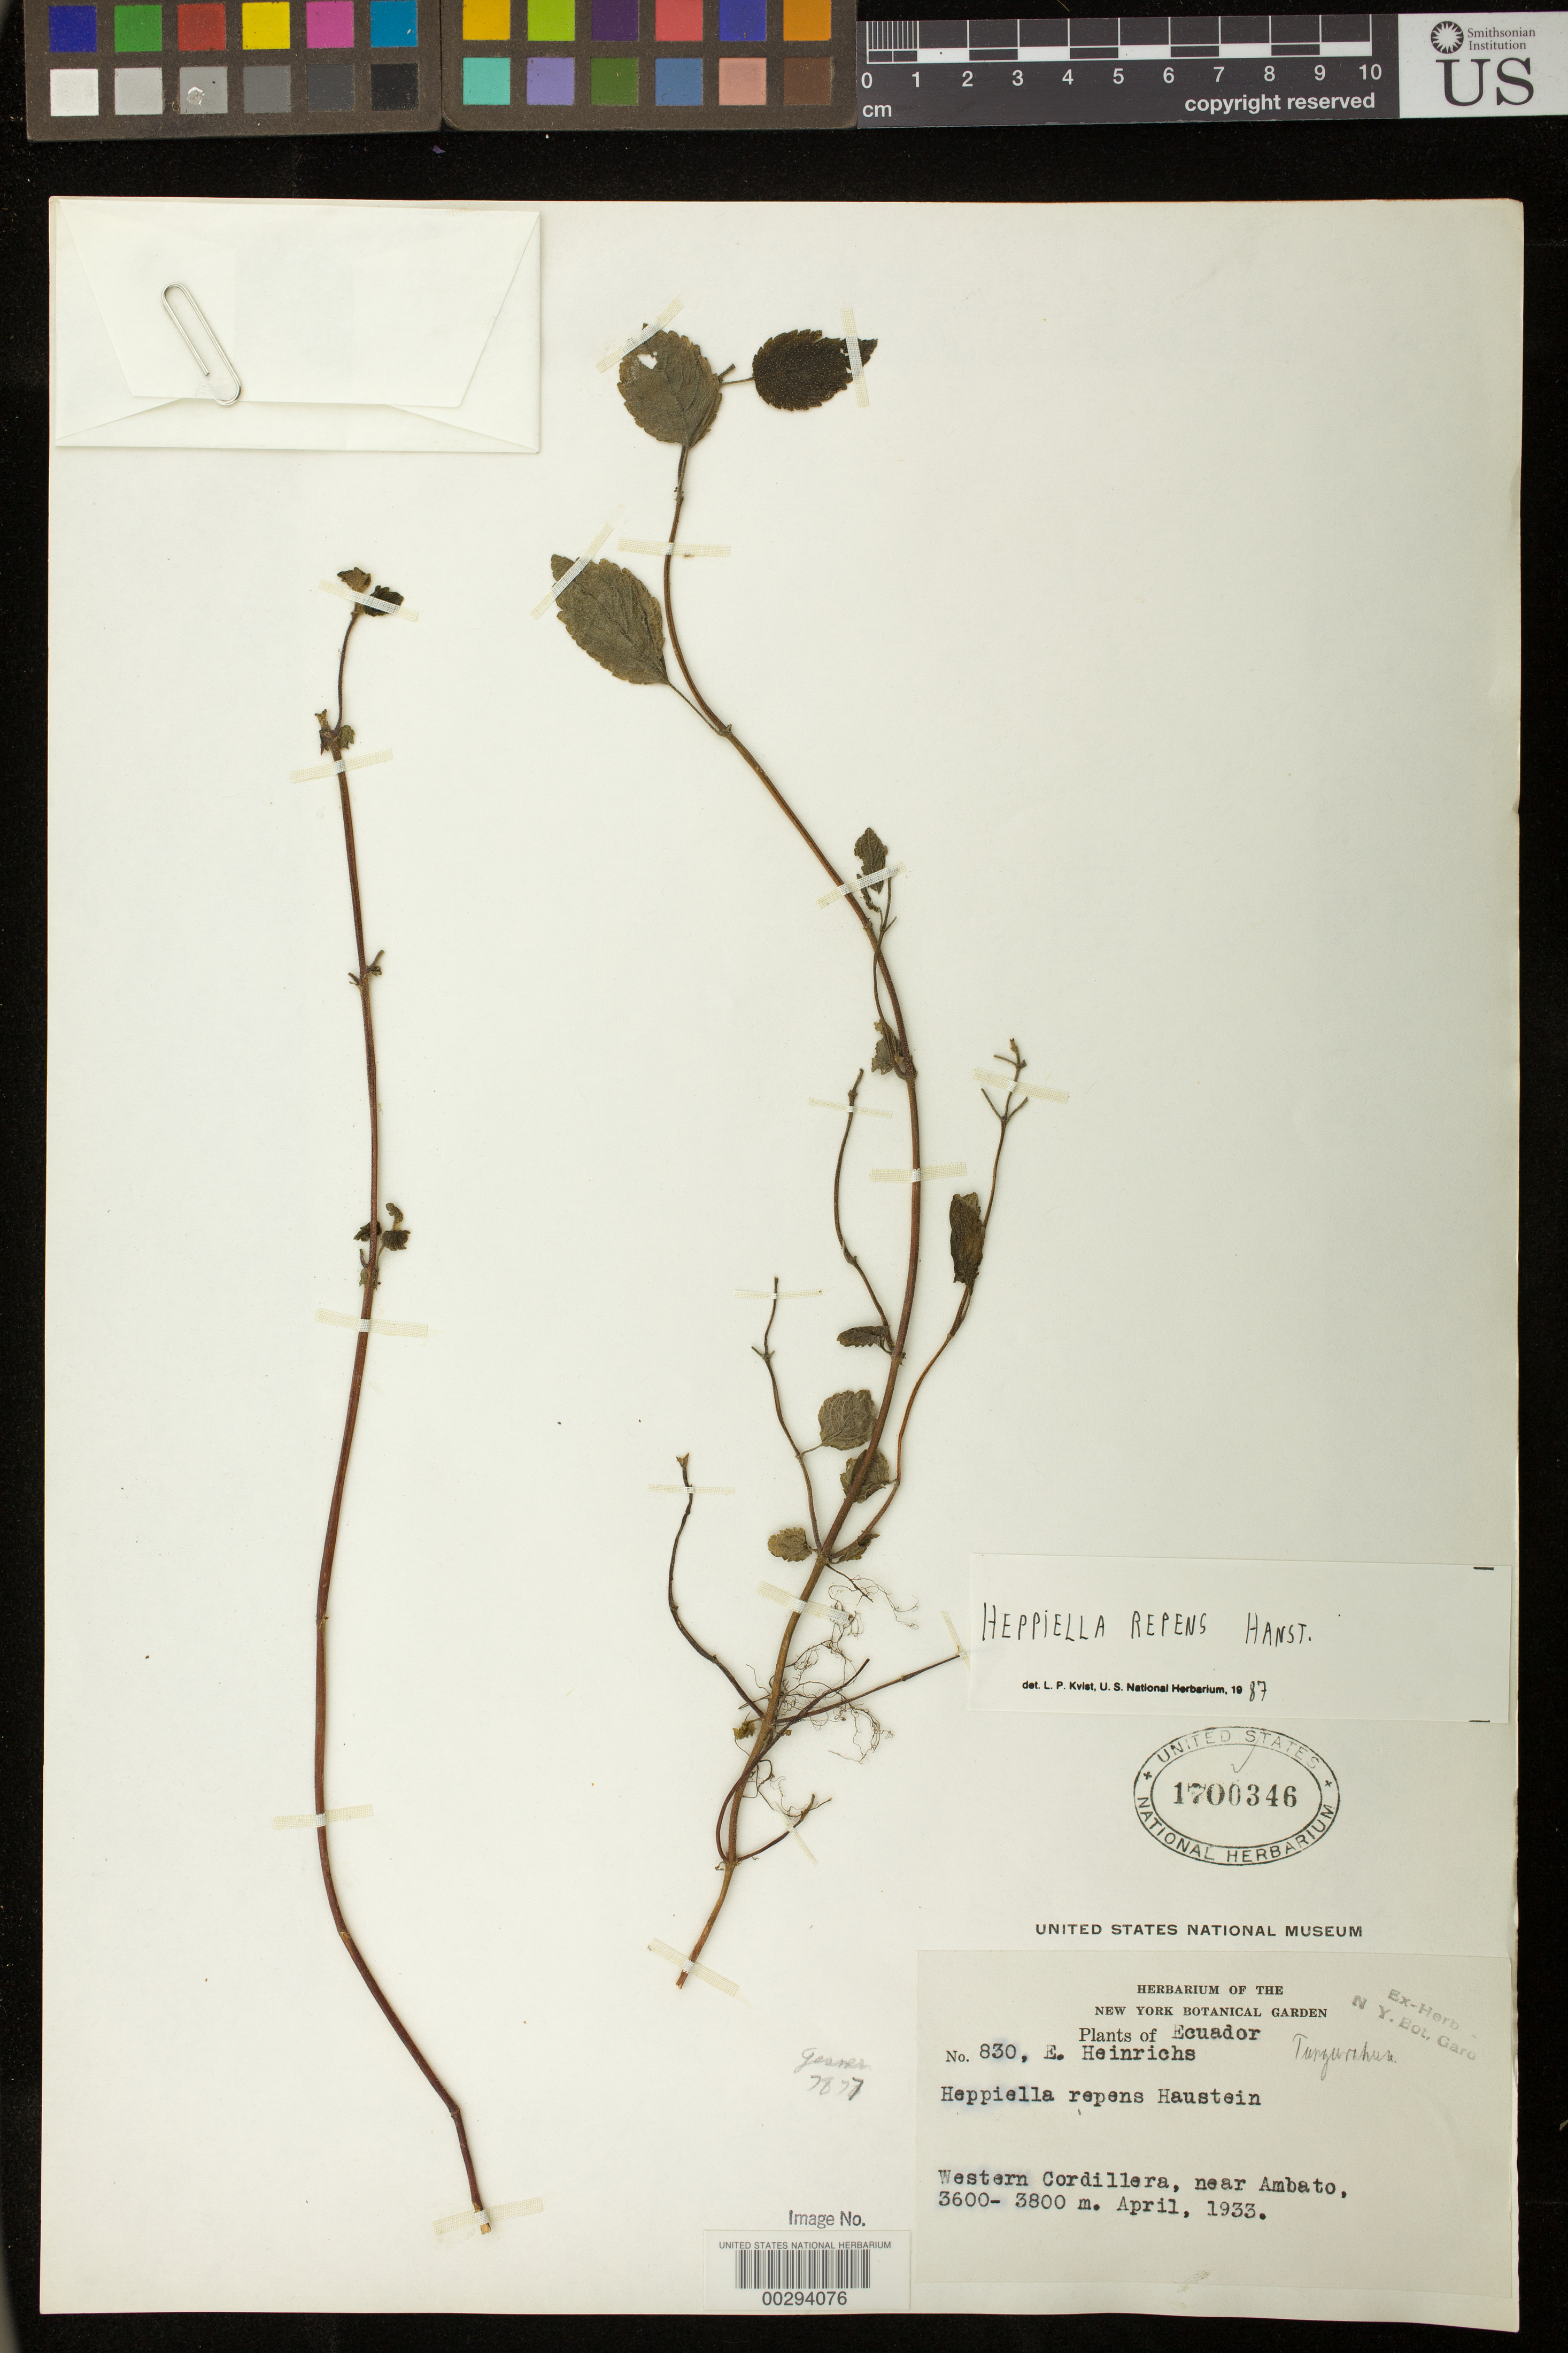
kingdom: Plantae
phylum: Tracheophyta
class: Magnoliopsida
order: Lamiales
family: Gesneriaceae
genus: Heppiella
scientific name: Heppiella repens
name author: Hanst.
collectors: E. Heinrichs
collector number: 830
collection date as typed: Apr 1933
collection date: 1933-04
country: Ecuador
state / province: Tungurahua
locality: Western Cordillera, near Ambato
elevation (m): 3600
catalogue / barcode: US 1700346